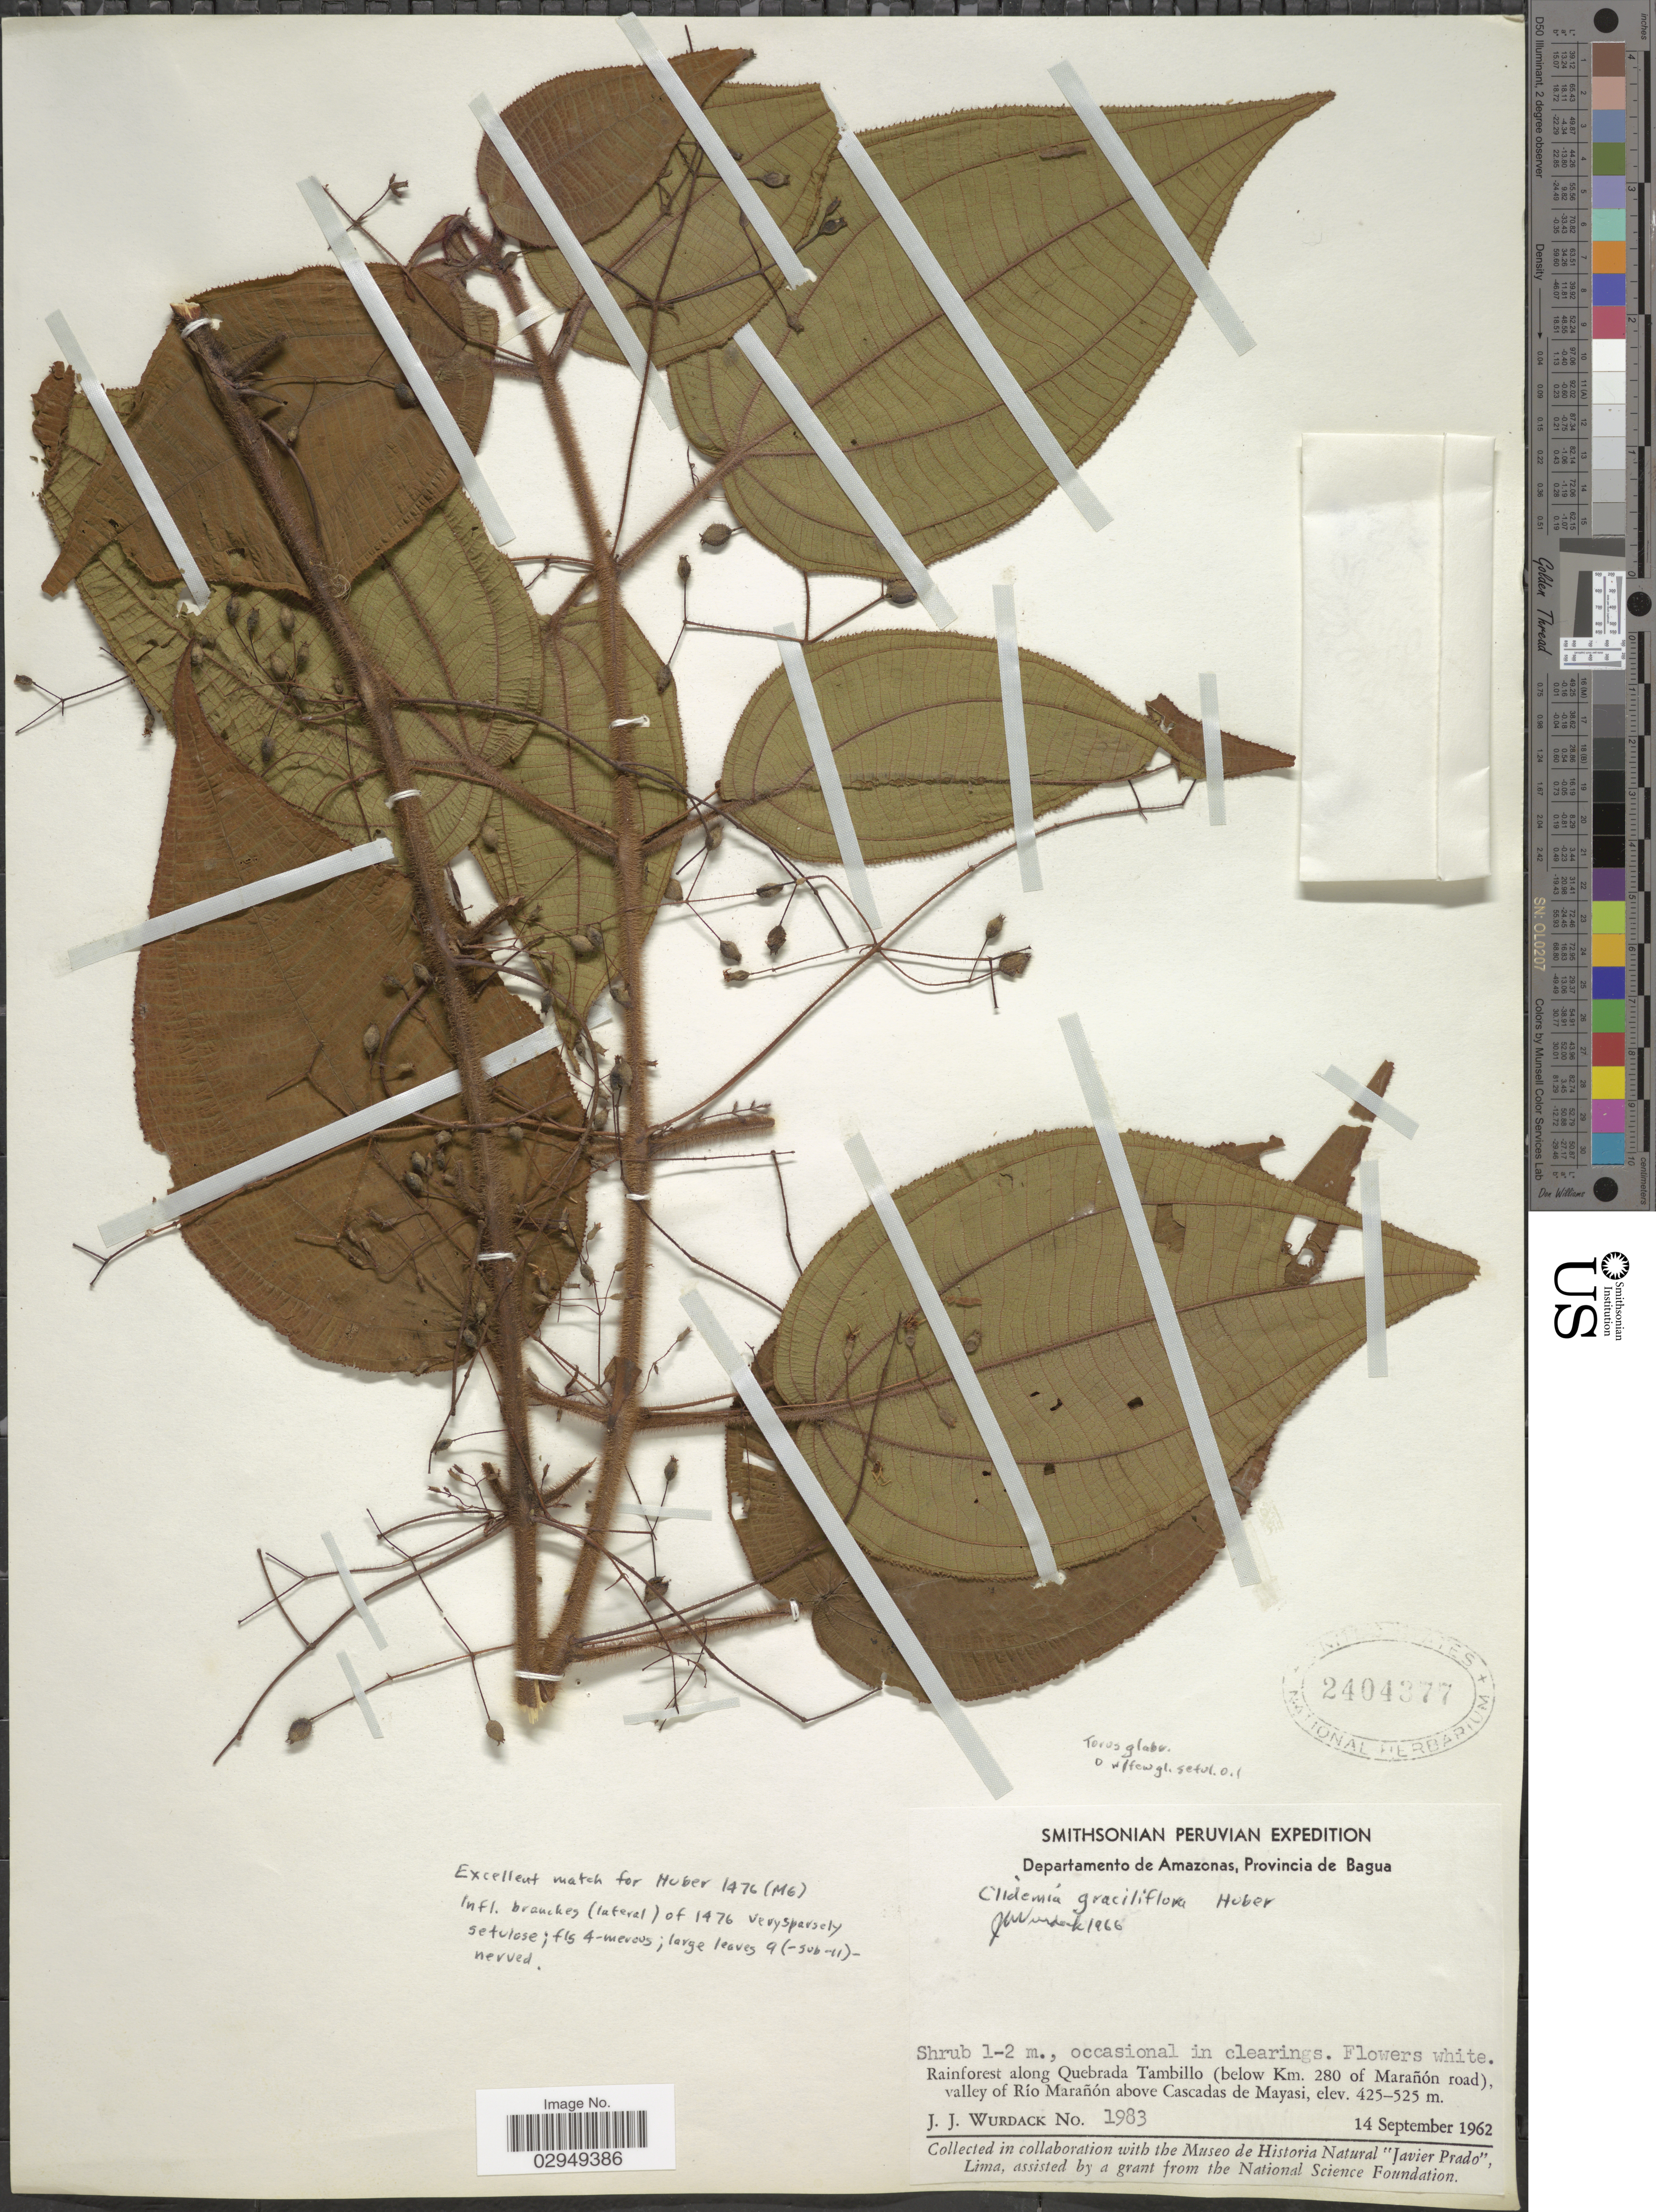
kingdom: Plantae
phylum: Tracheophyta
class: Magnoliopsida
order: Myrtales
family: Melastomataceae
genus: Clidemia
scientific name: Clidemia graciliflora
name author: Huber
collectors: J. J. Wurdack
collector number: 1983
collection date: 1962-09-14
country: Peru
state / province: Amazonas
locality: Departamento de Amazonas, Provincia de Bagua. Rainforest along Quebrada Tambillo (below Km. 280 of Marañón road), valley of Río Marañón above Cascadas de Mayasi.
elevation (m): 425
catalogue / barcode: US 2404377